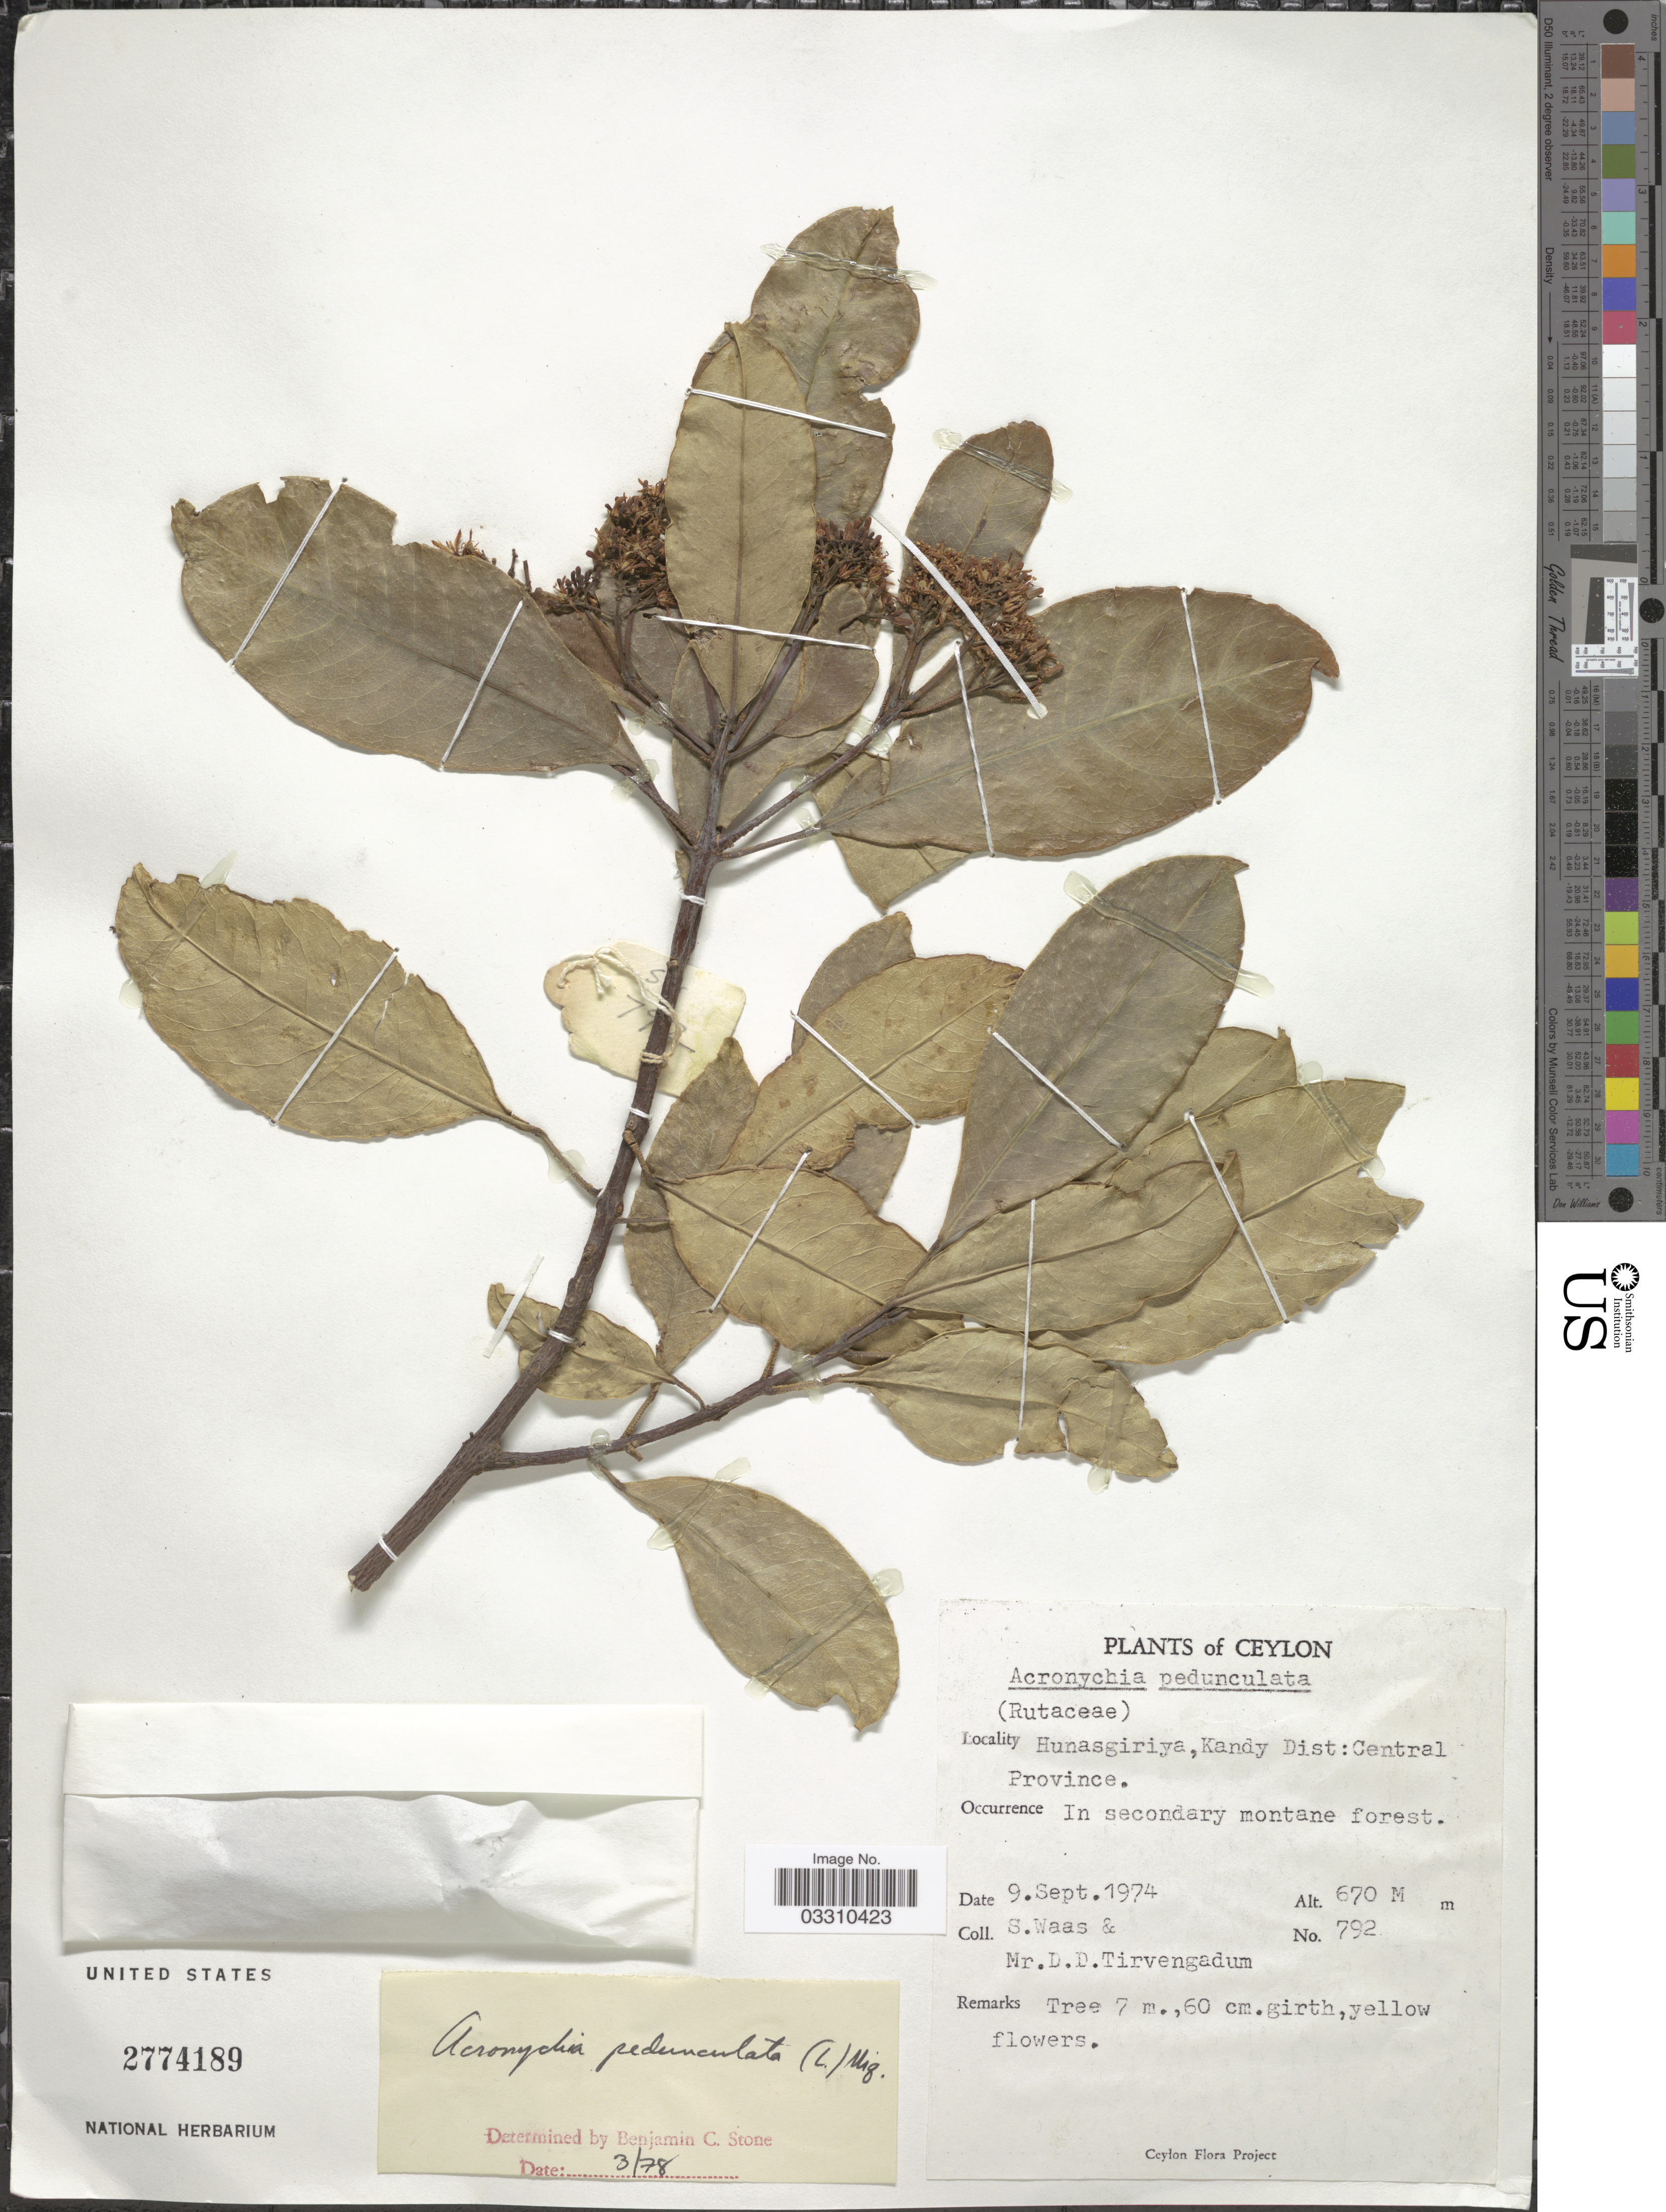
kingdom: Plantae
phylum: Tracheophyta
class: Magnoliopsida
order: Sapindales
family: Rutaceae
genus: Acronychia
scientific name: Acronychia pedunculata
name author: (L.) Miq.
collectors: S. Waas & D. Tirvengadum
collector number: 792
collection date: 1974-09-09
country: Sri Lanka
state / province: Central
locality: Ceylon, Hunasgiriya, Kandy Dist.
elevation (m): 670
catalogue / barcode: US 2774189